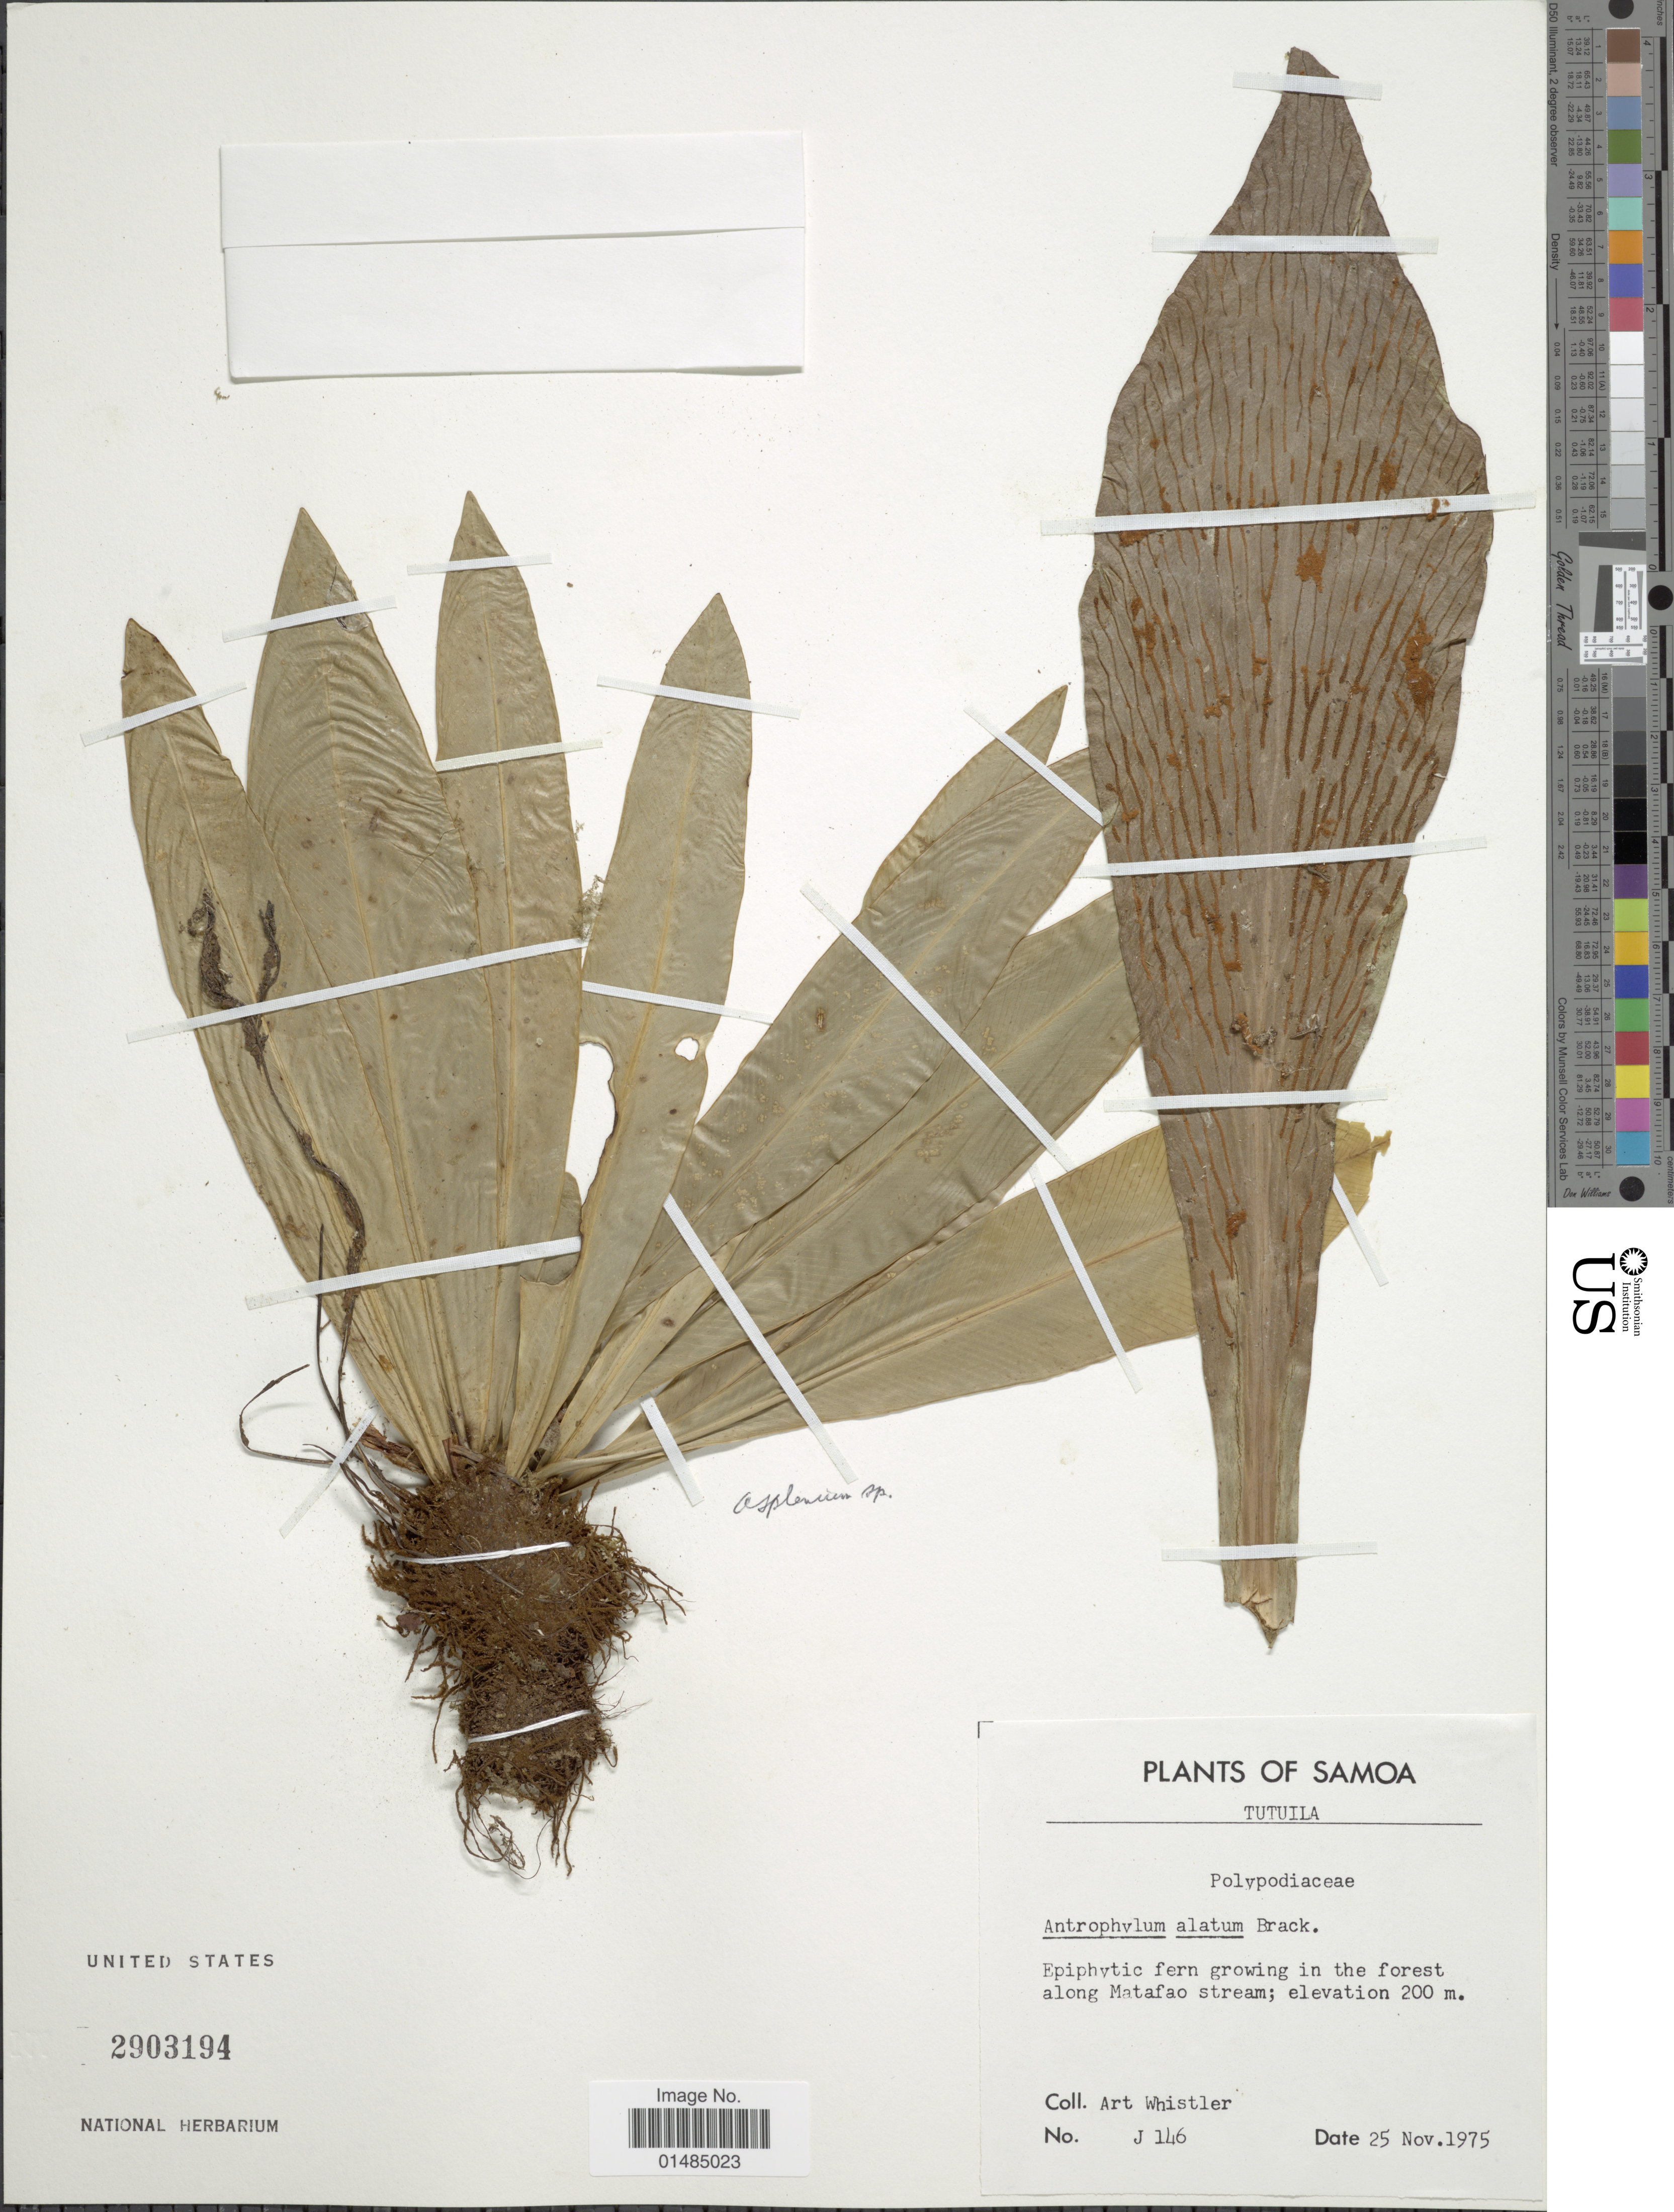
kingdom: Plantae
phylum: Tracheophyta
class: Polypodiopsida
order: Polypodiales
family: Pteridaceae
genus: Antrophyum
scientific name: Antrophyum alatum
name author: Brack. in Wilkes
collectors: A. Whistler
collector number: J 146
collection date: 1975-11-25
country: American Samoa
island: Tutuila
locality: Along Matafao stream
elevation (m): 200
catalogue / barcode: US 2903194